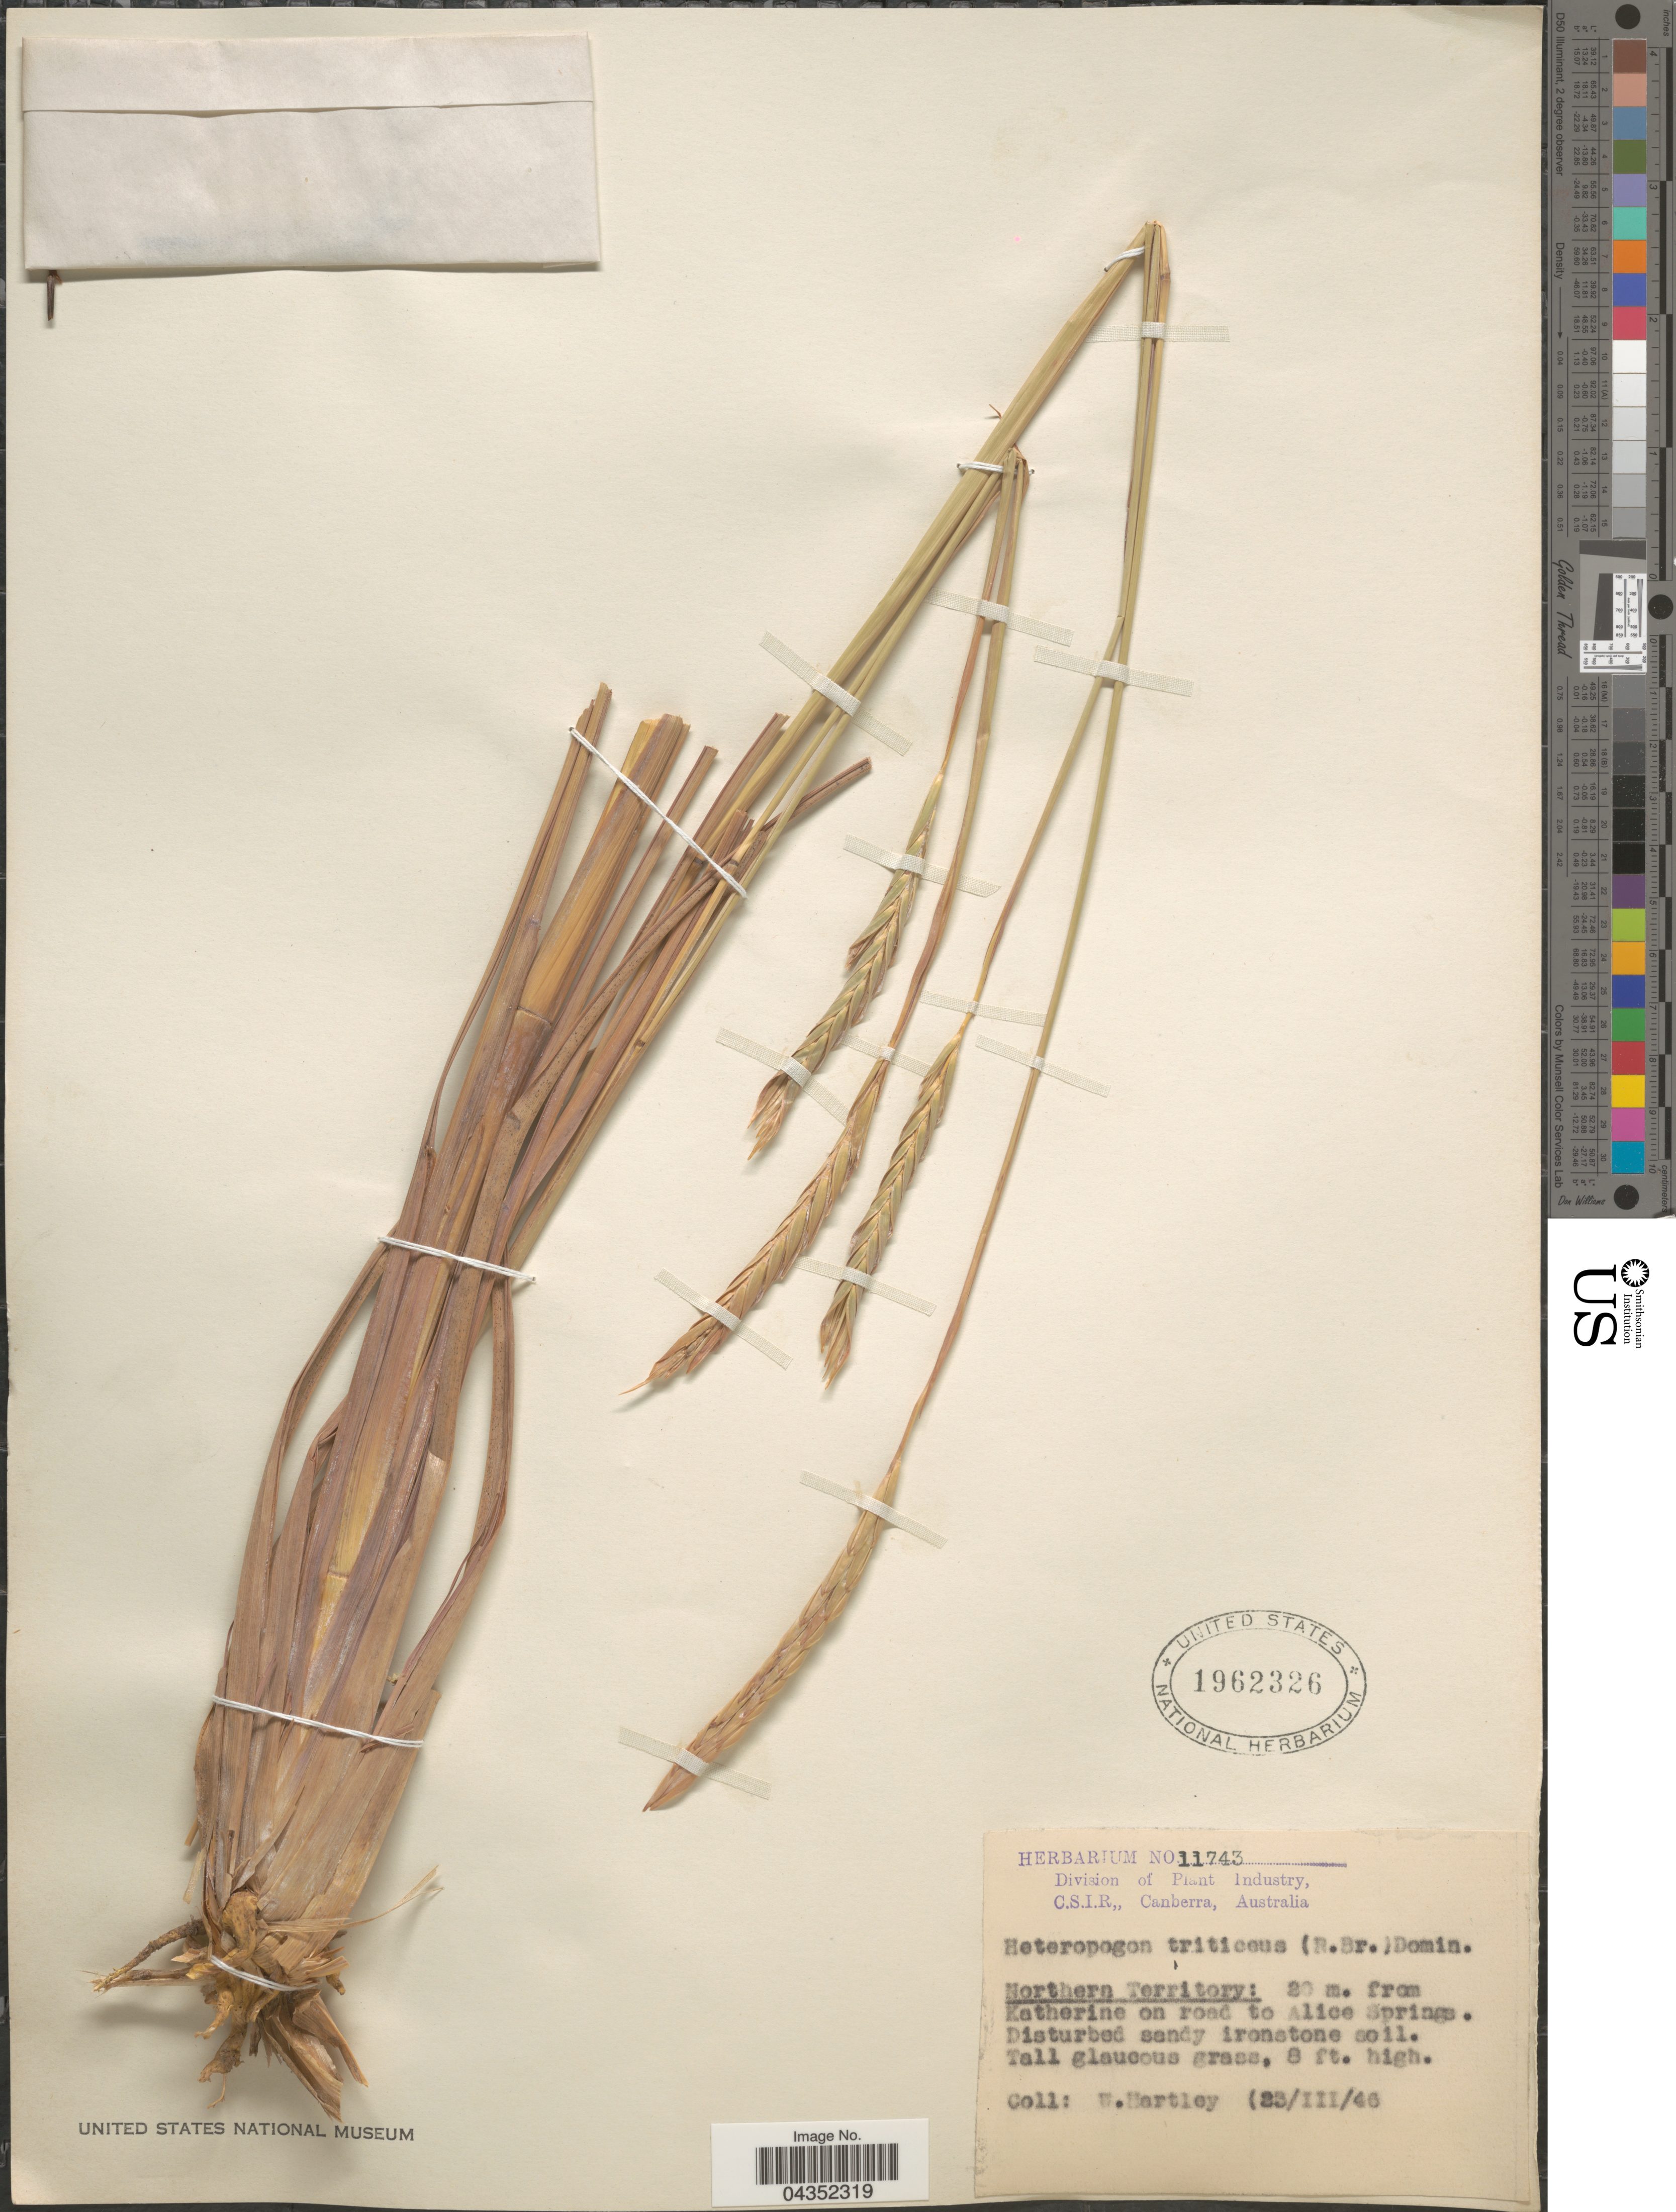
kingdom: Plantae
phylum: Tracheophyta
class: Liliopsida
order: Poales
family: Poaceae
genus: Heteropogon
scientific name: Heteropogon triticeus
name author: (R. Br.) Stapf ex Craib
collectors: W. Hartley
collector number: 11743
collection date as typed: Transcribed d/m/y: 23/3/46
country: Australia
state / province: Northern Territory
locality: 20 m. from Katherine on road to Alice Springs.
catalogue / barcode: US 1962326